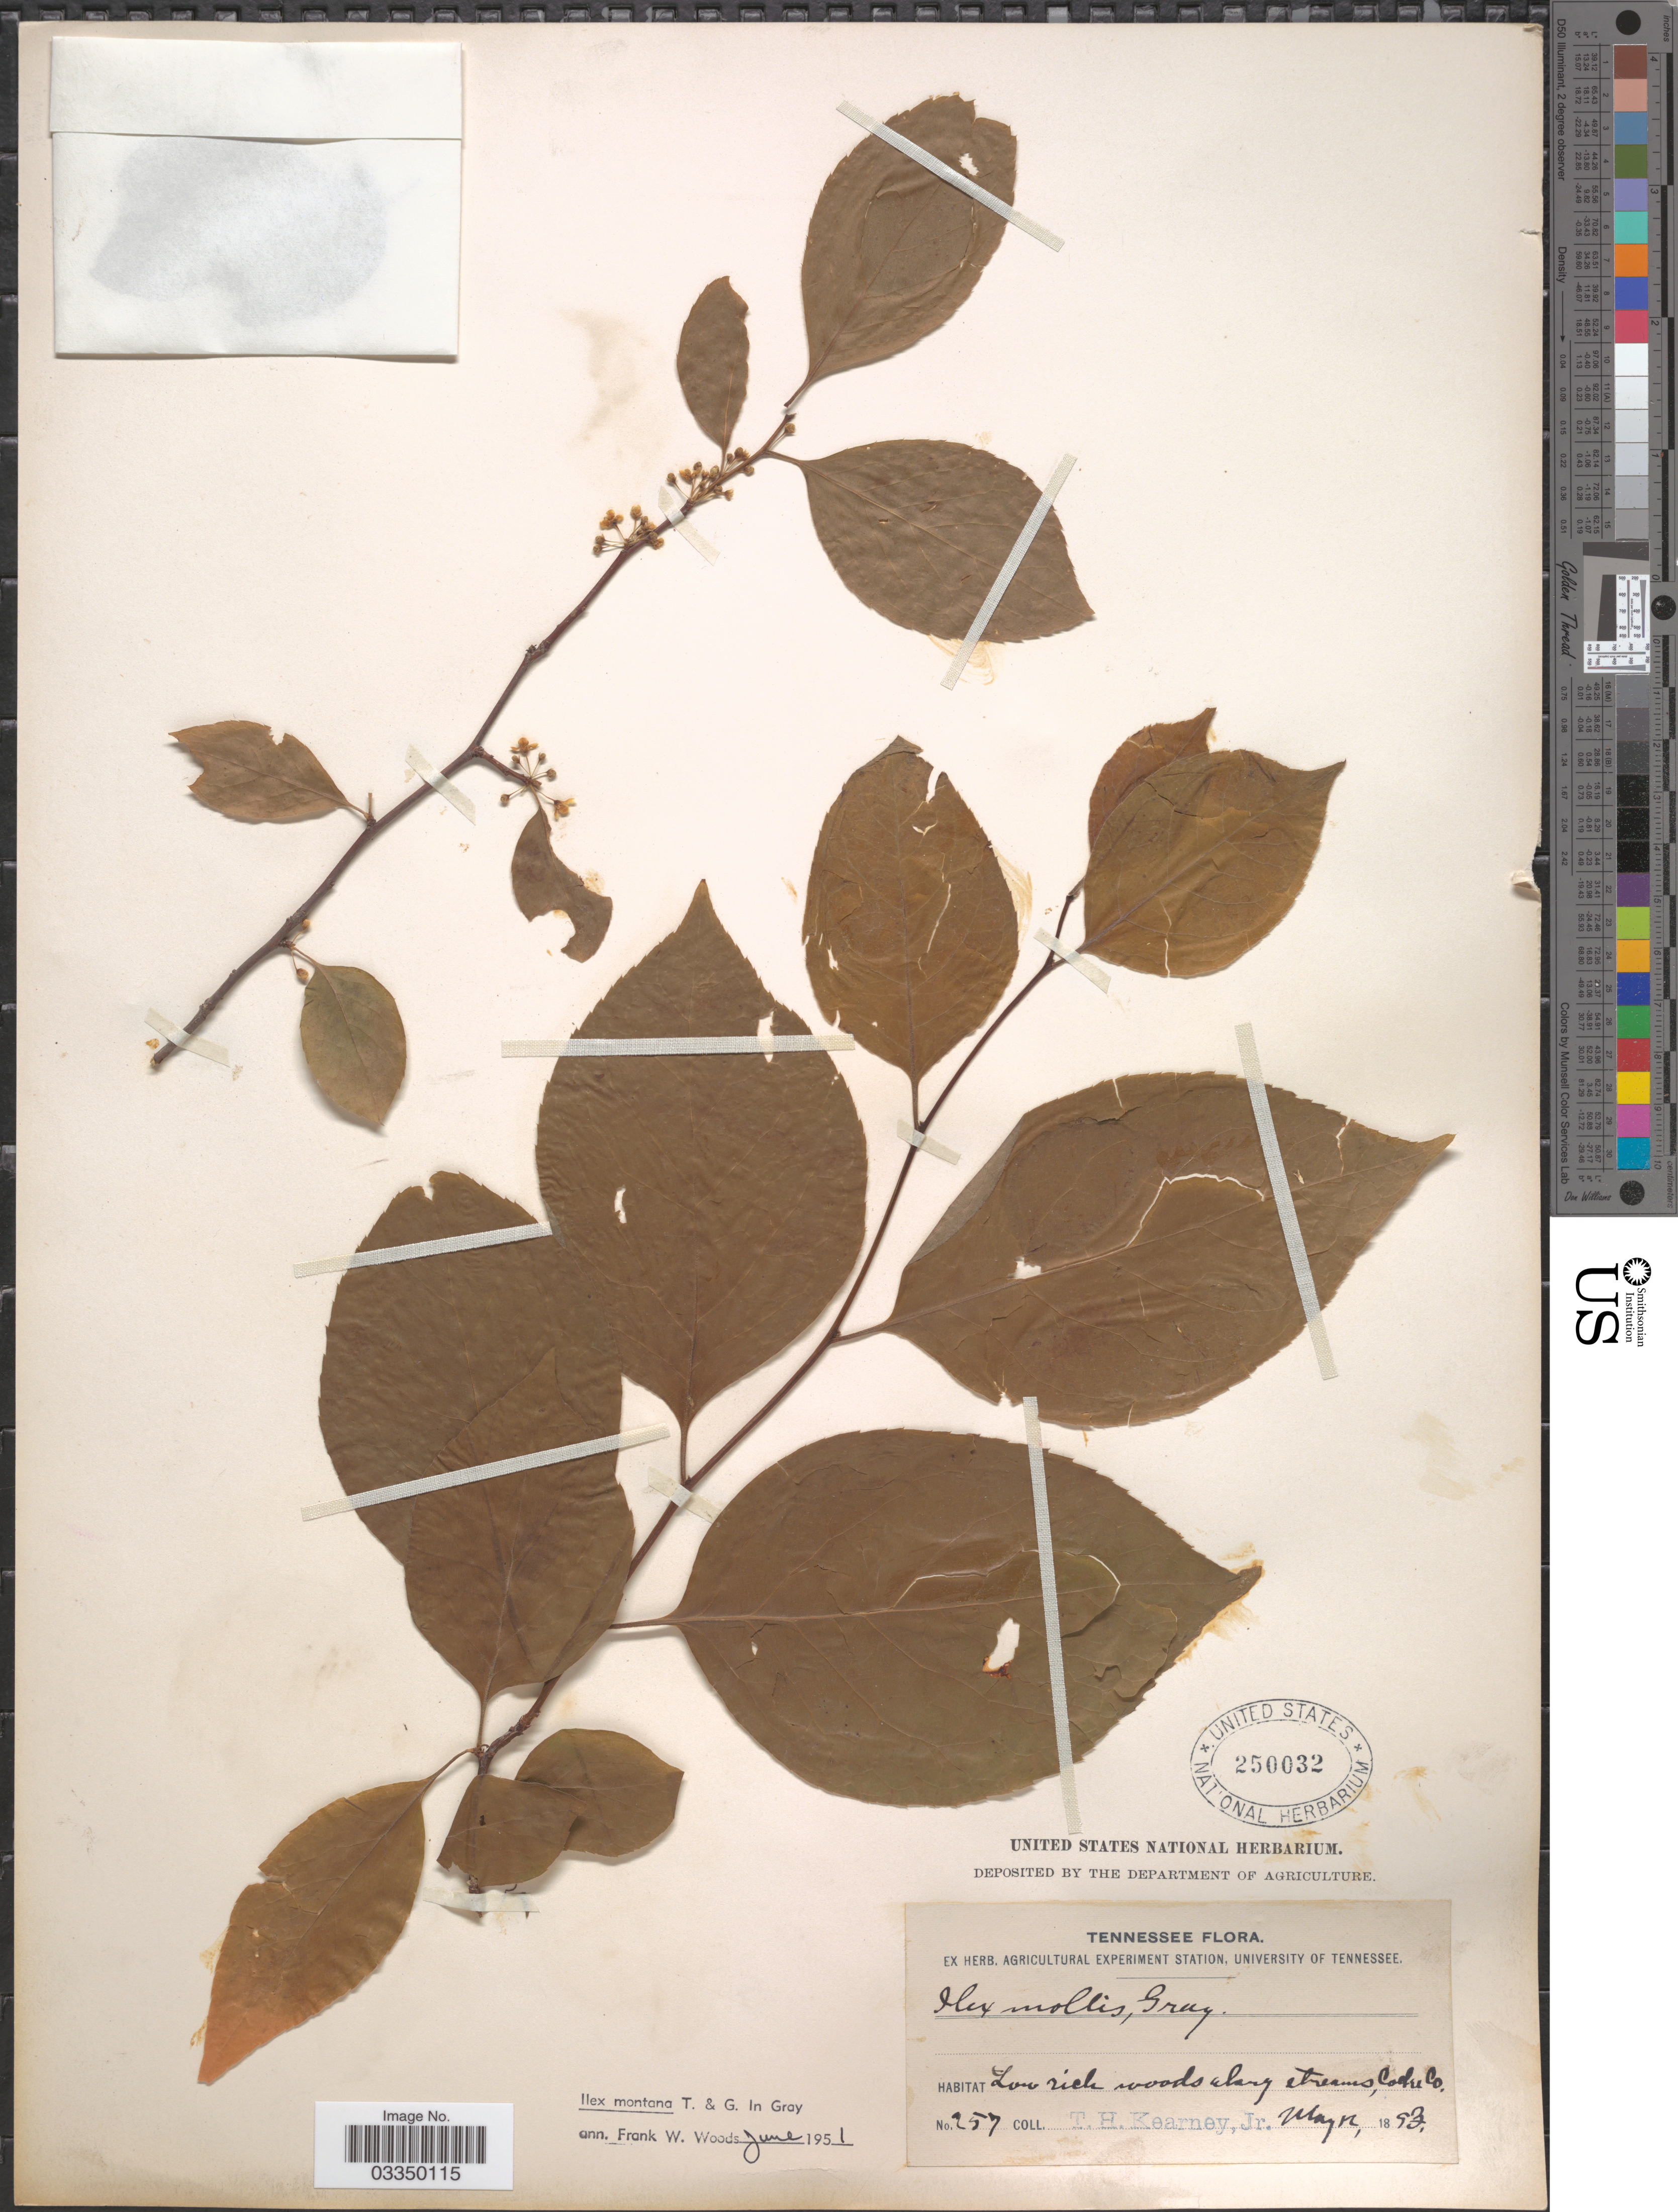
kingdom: Plantae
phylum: Tracheophyta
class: Magnoliopsida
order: Aquifoliales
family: Aquifoliaceae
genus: Ilex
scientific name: Ilex montana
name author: Torr. & A. Gray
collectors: T. H. Kearney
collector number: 257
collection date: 1893-05-12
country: United States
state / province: Tennessee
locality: Along streams, Cocke Co.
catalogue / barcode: US 250032